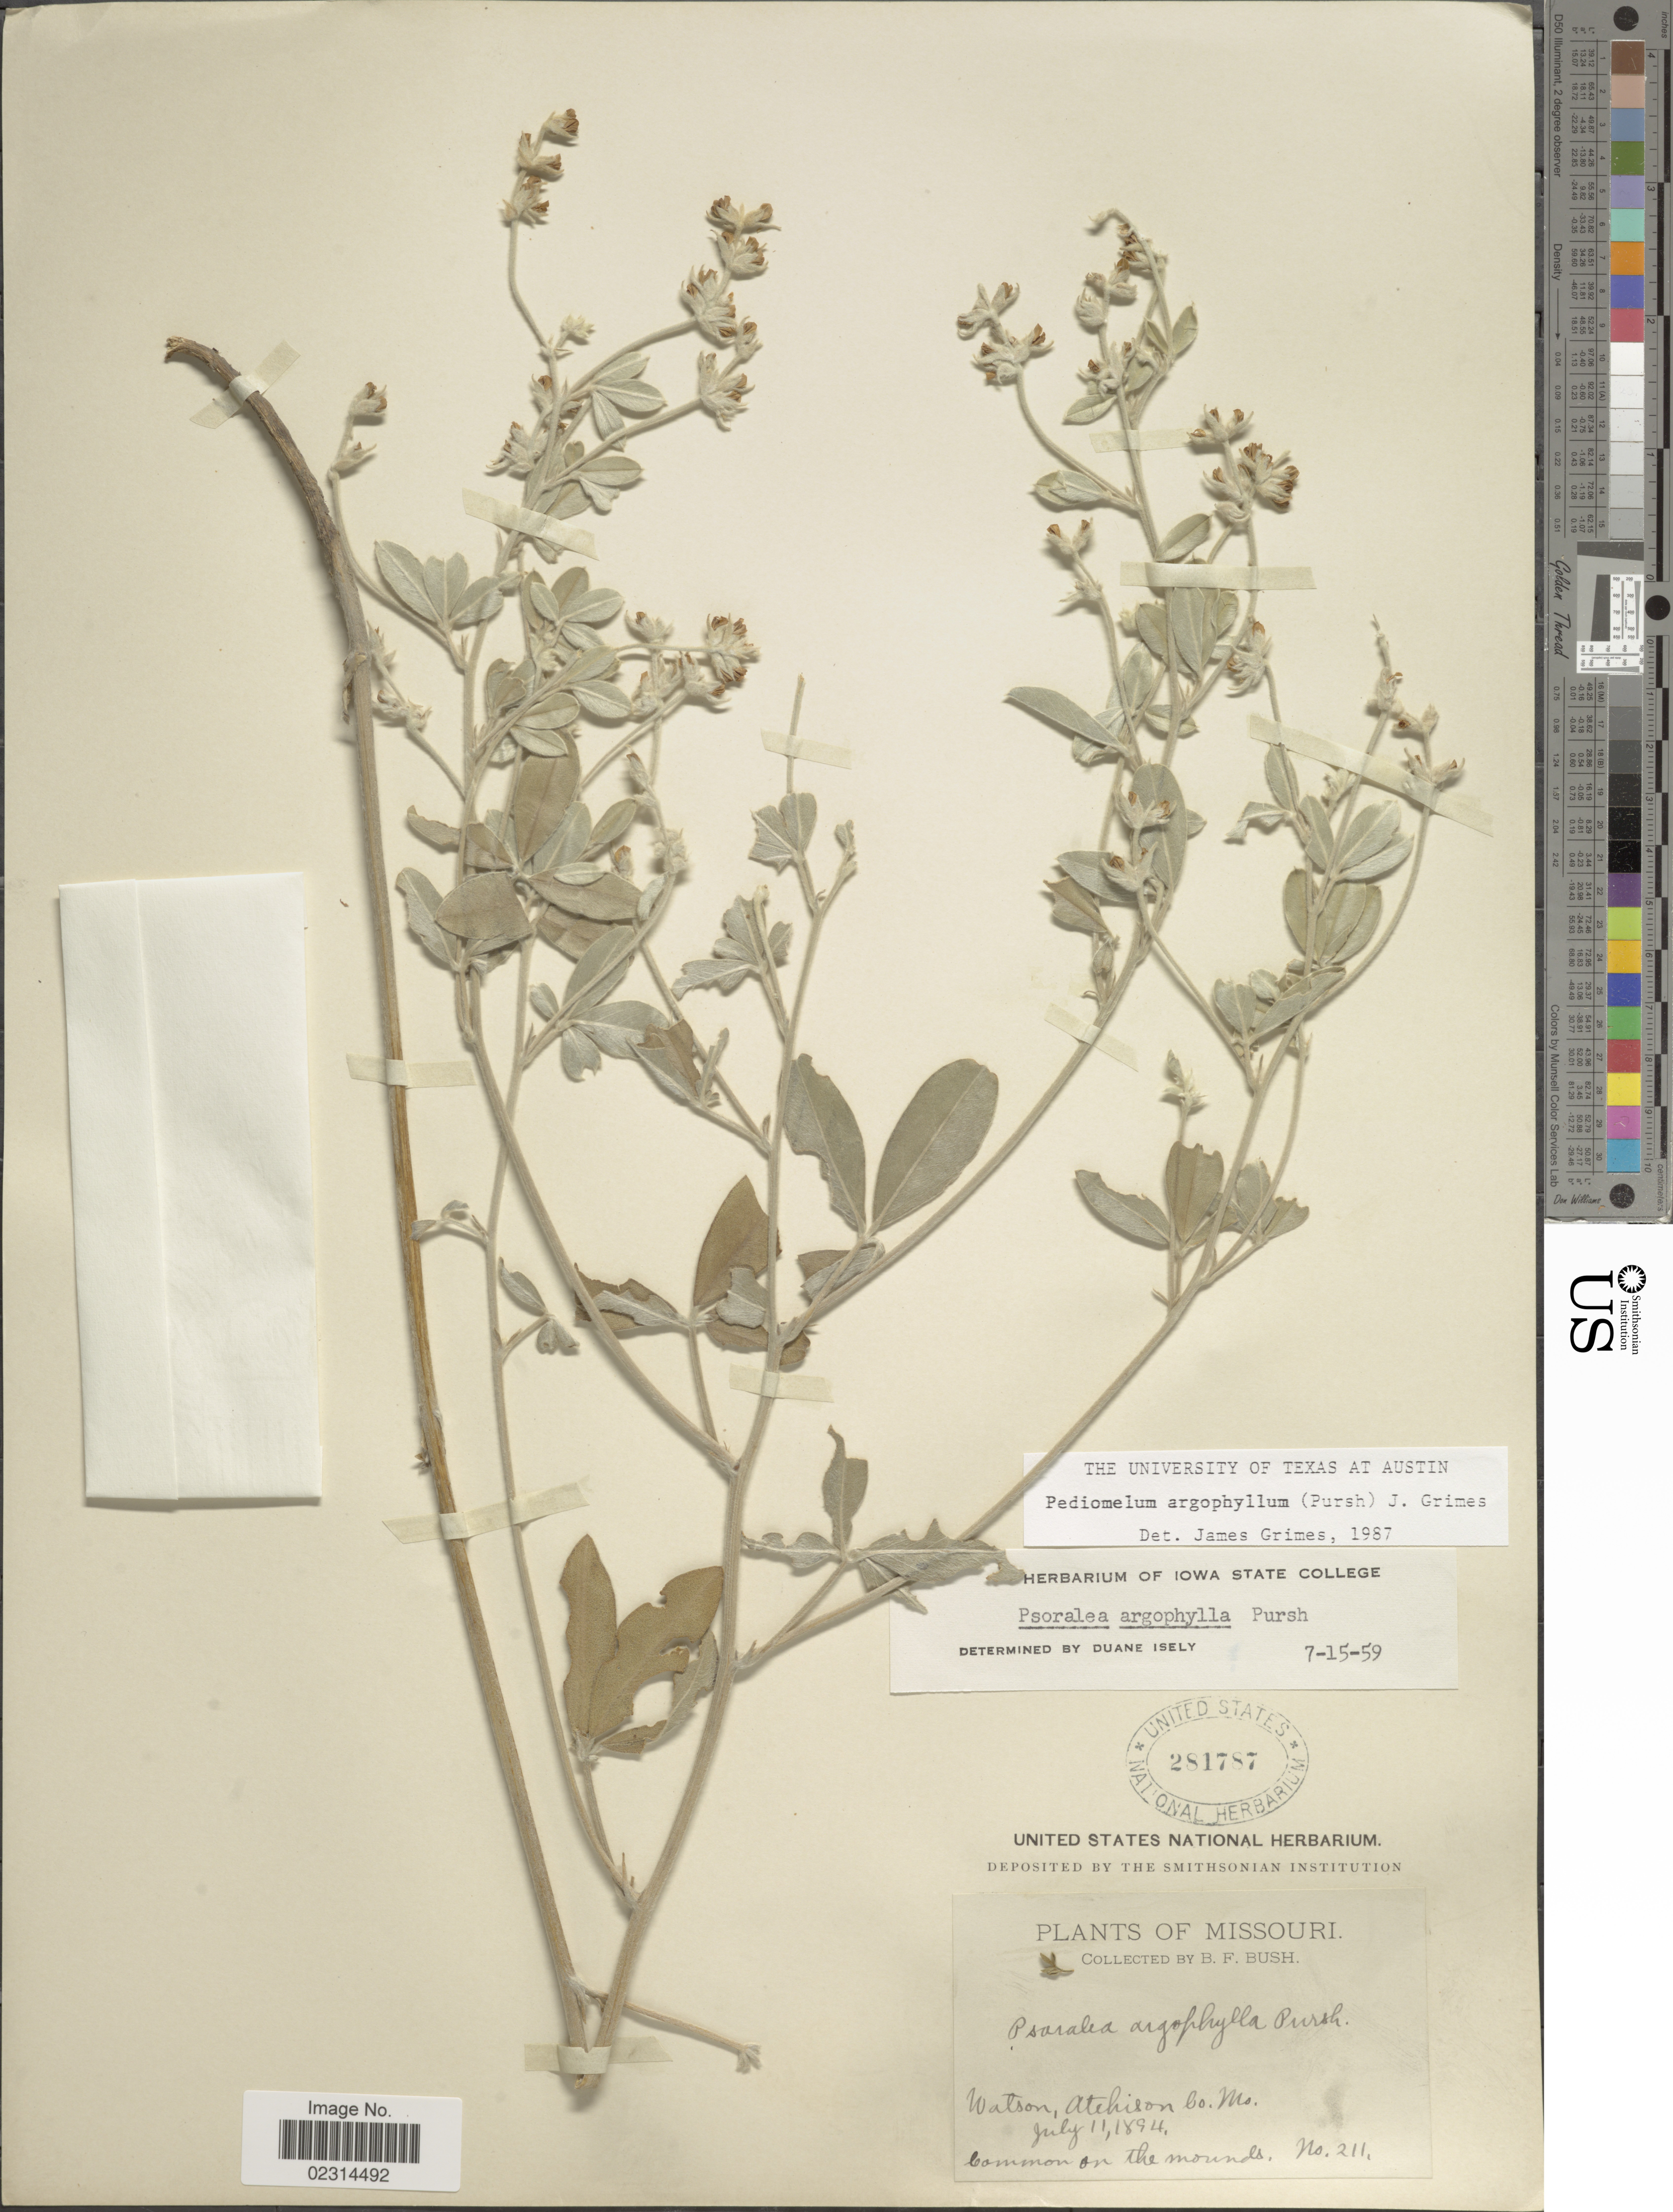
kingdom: Plantae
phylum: Tracheophyta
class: Magnoliopsida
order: Fabales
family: Fabaceae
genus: Pediomelum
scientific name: Pediomelum argophyllum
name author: (Pursh) J.W. Grimes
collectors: B. F. Bush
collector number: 211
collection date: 1894-07-11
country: United States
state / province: Missouri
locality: Watson, Atchison Co.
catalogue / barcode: US 281787